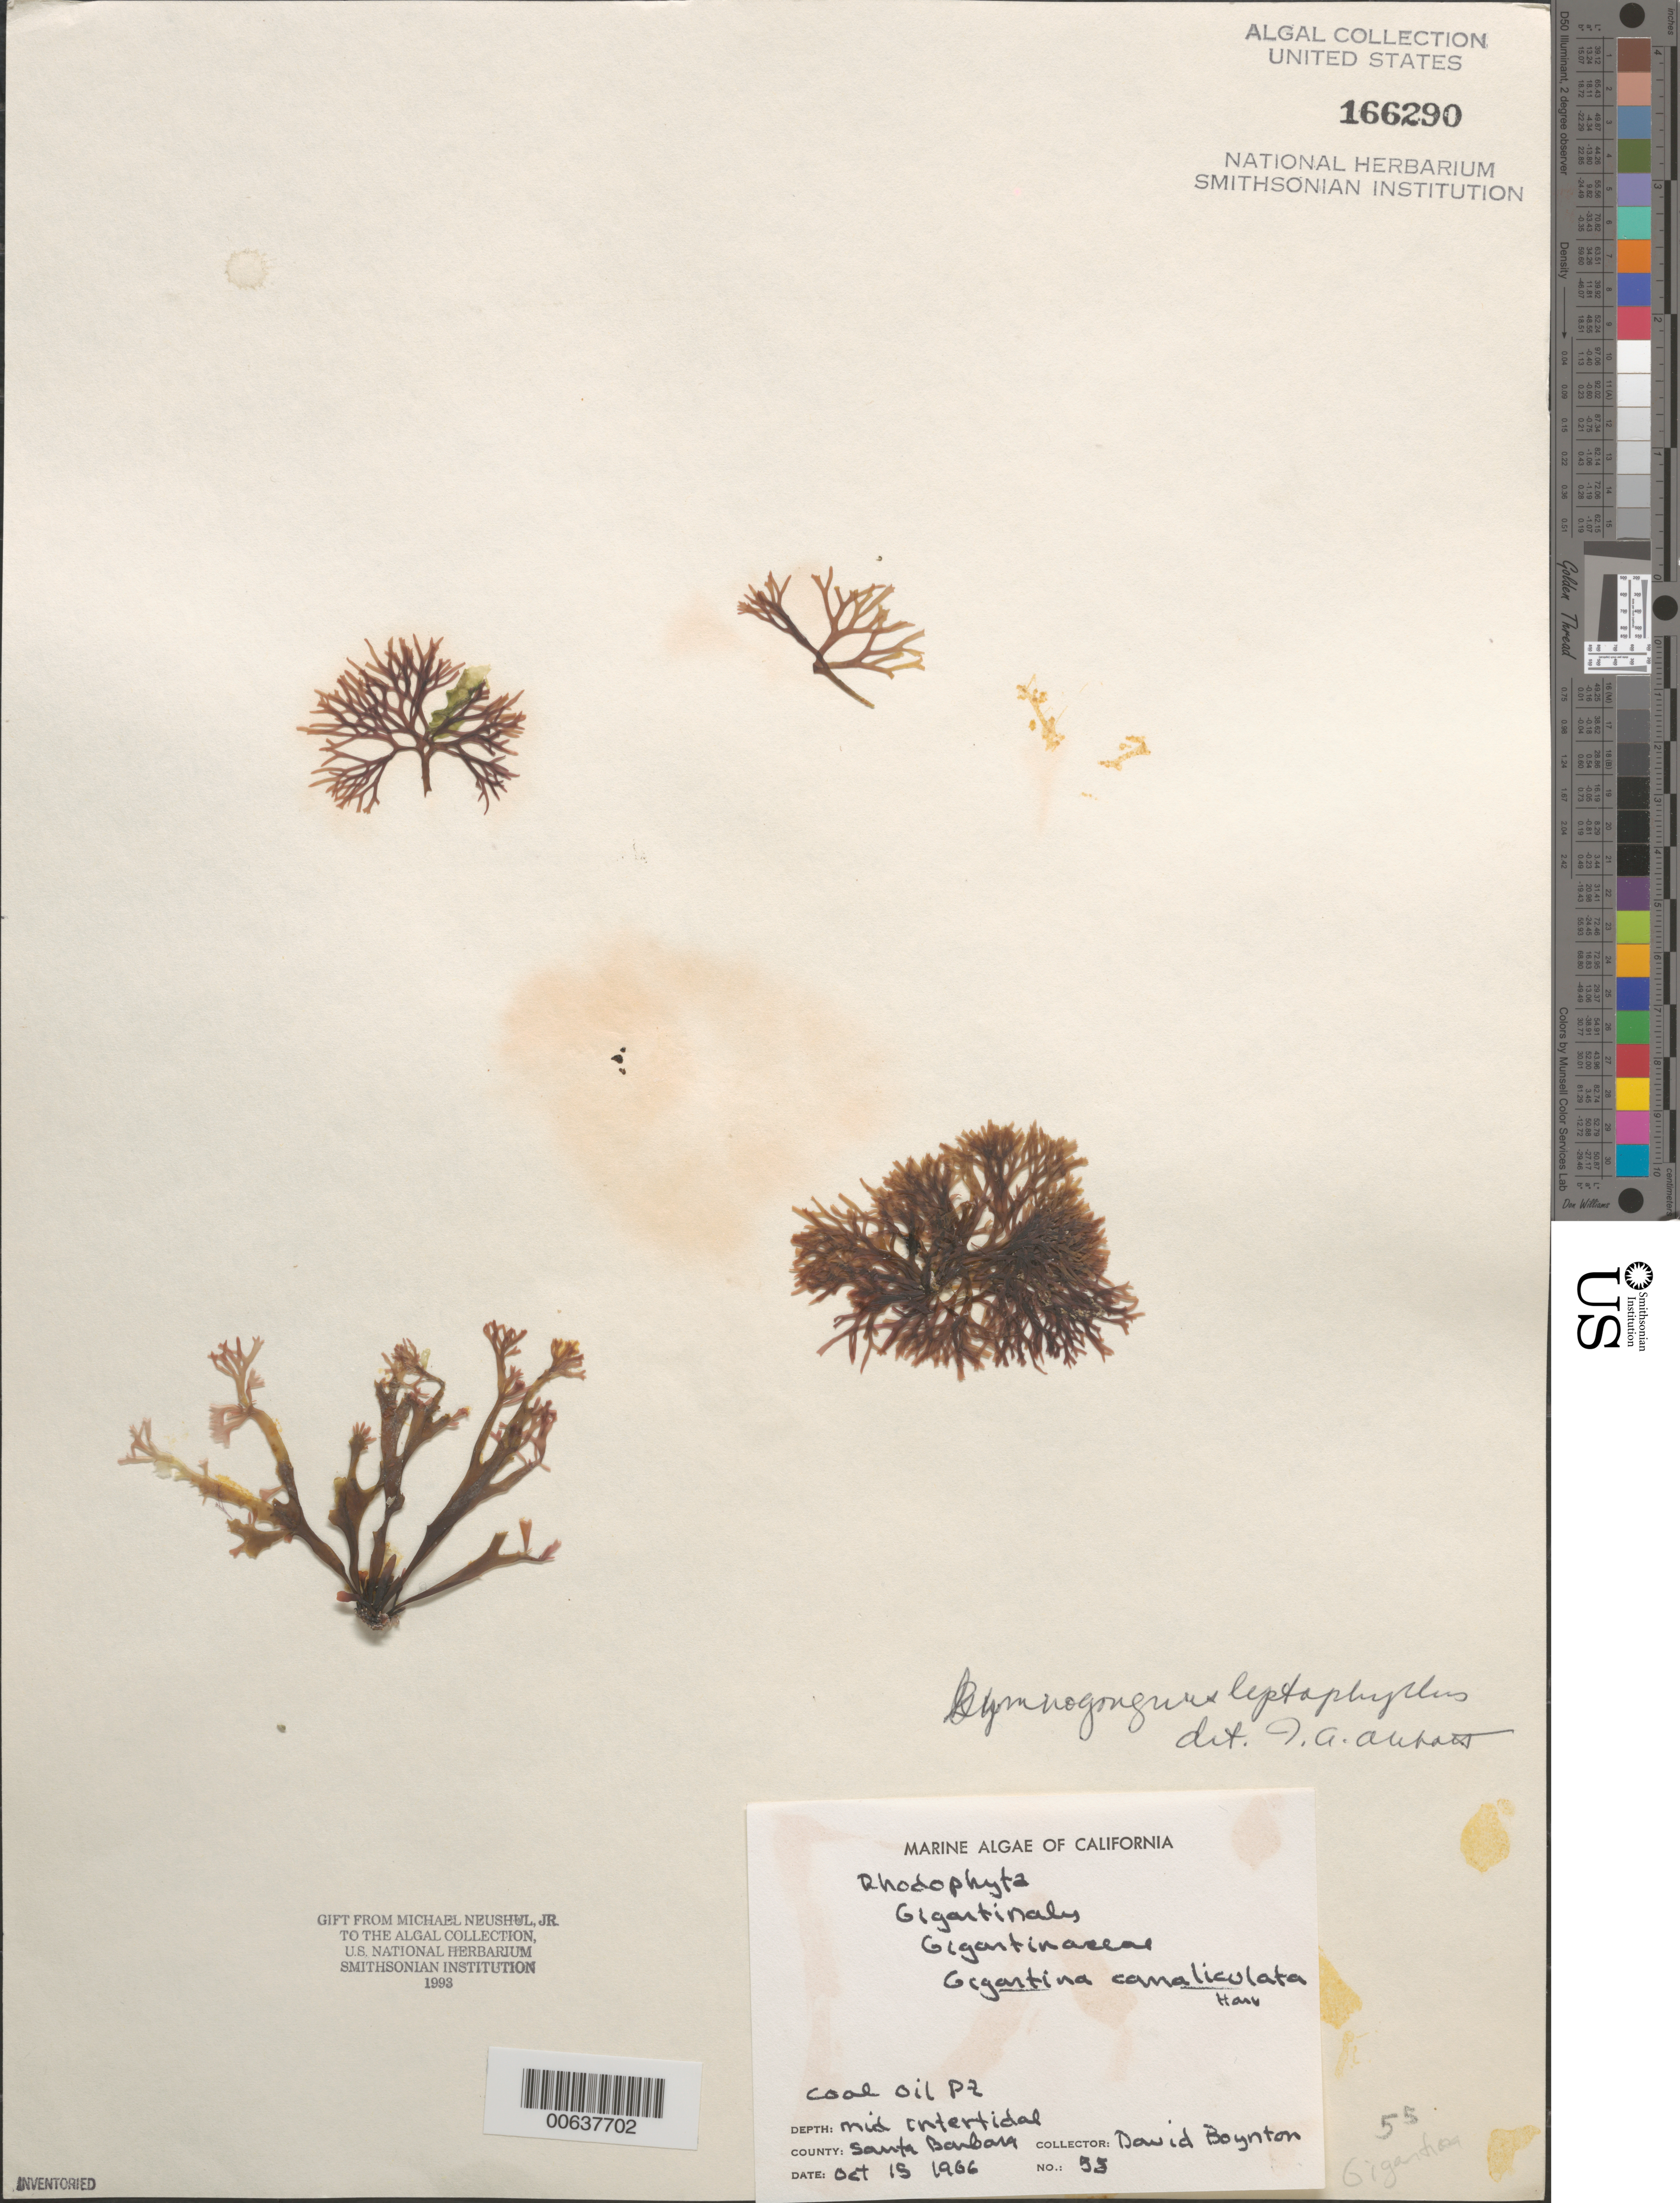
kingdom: Plantae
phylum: Rhodophyta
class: Florideophyceae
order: Gigartinales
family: Phyllophoraceae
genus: Besa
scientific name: Besa leptophylla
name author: (J. Agardh) M.S.Calderon & K.A. Miller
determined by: Algae name updating Project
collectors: D. Boynton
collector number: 55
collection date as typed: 15 Oct 1966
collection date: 1966-10-15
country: United States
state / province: California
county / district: Santa Barbara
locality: Coal Oil Point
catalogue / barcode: US 166290